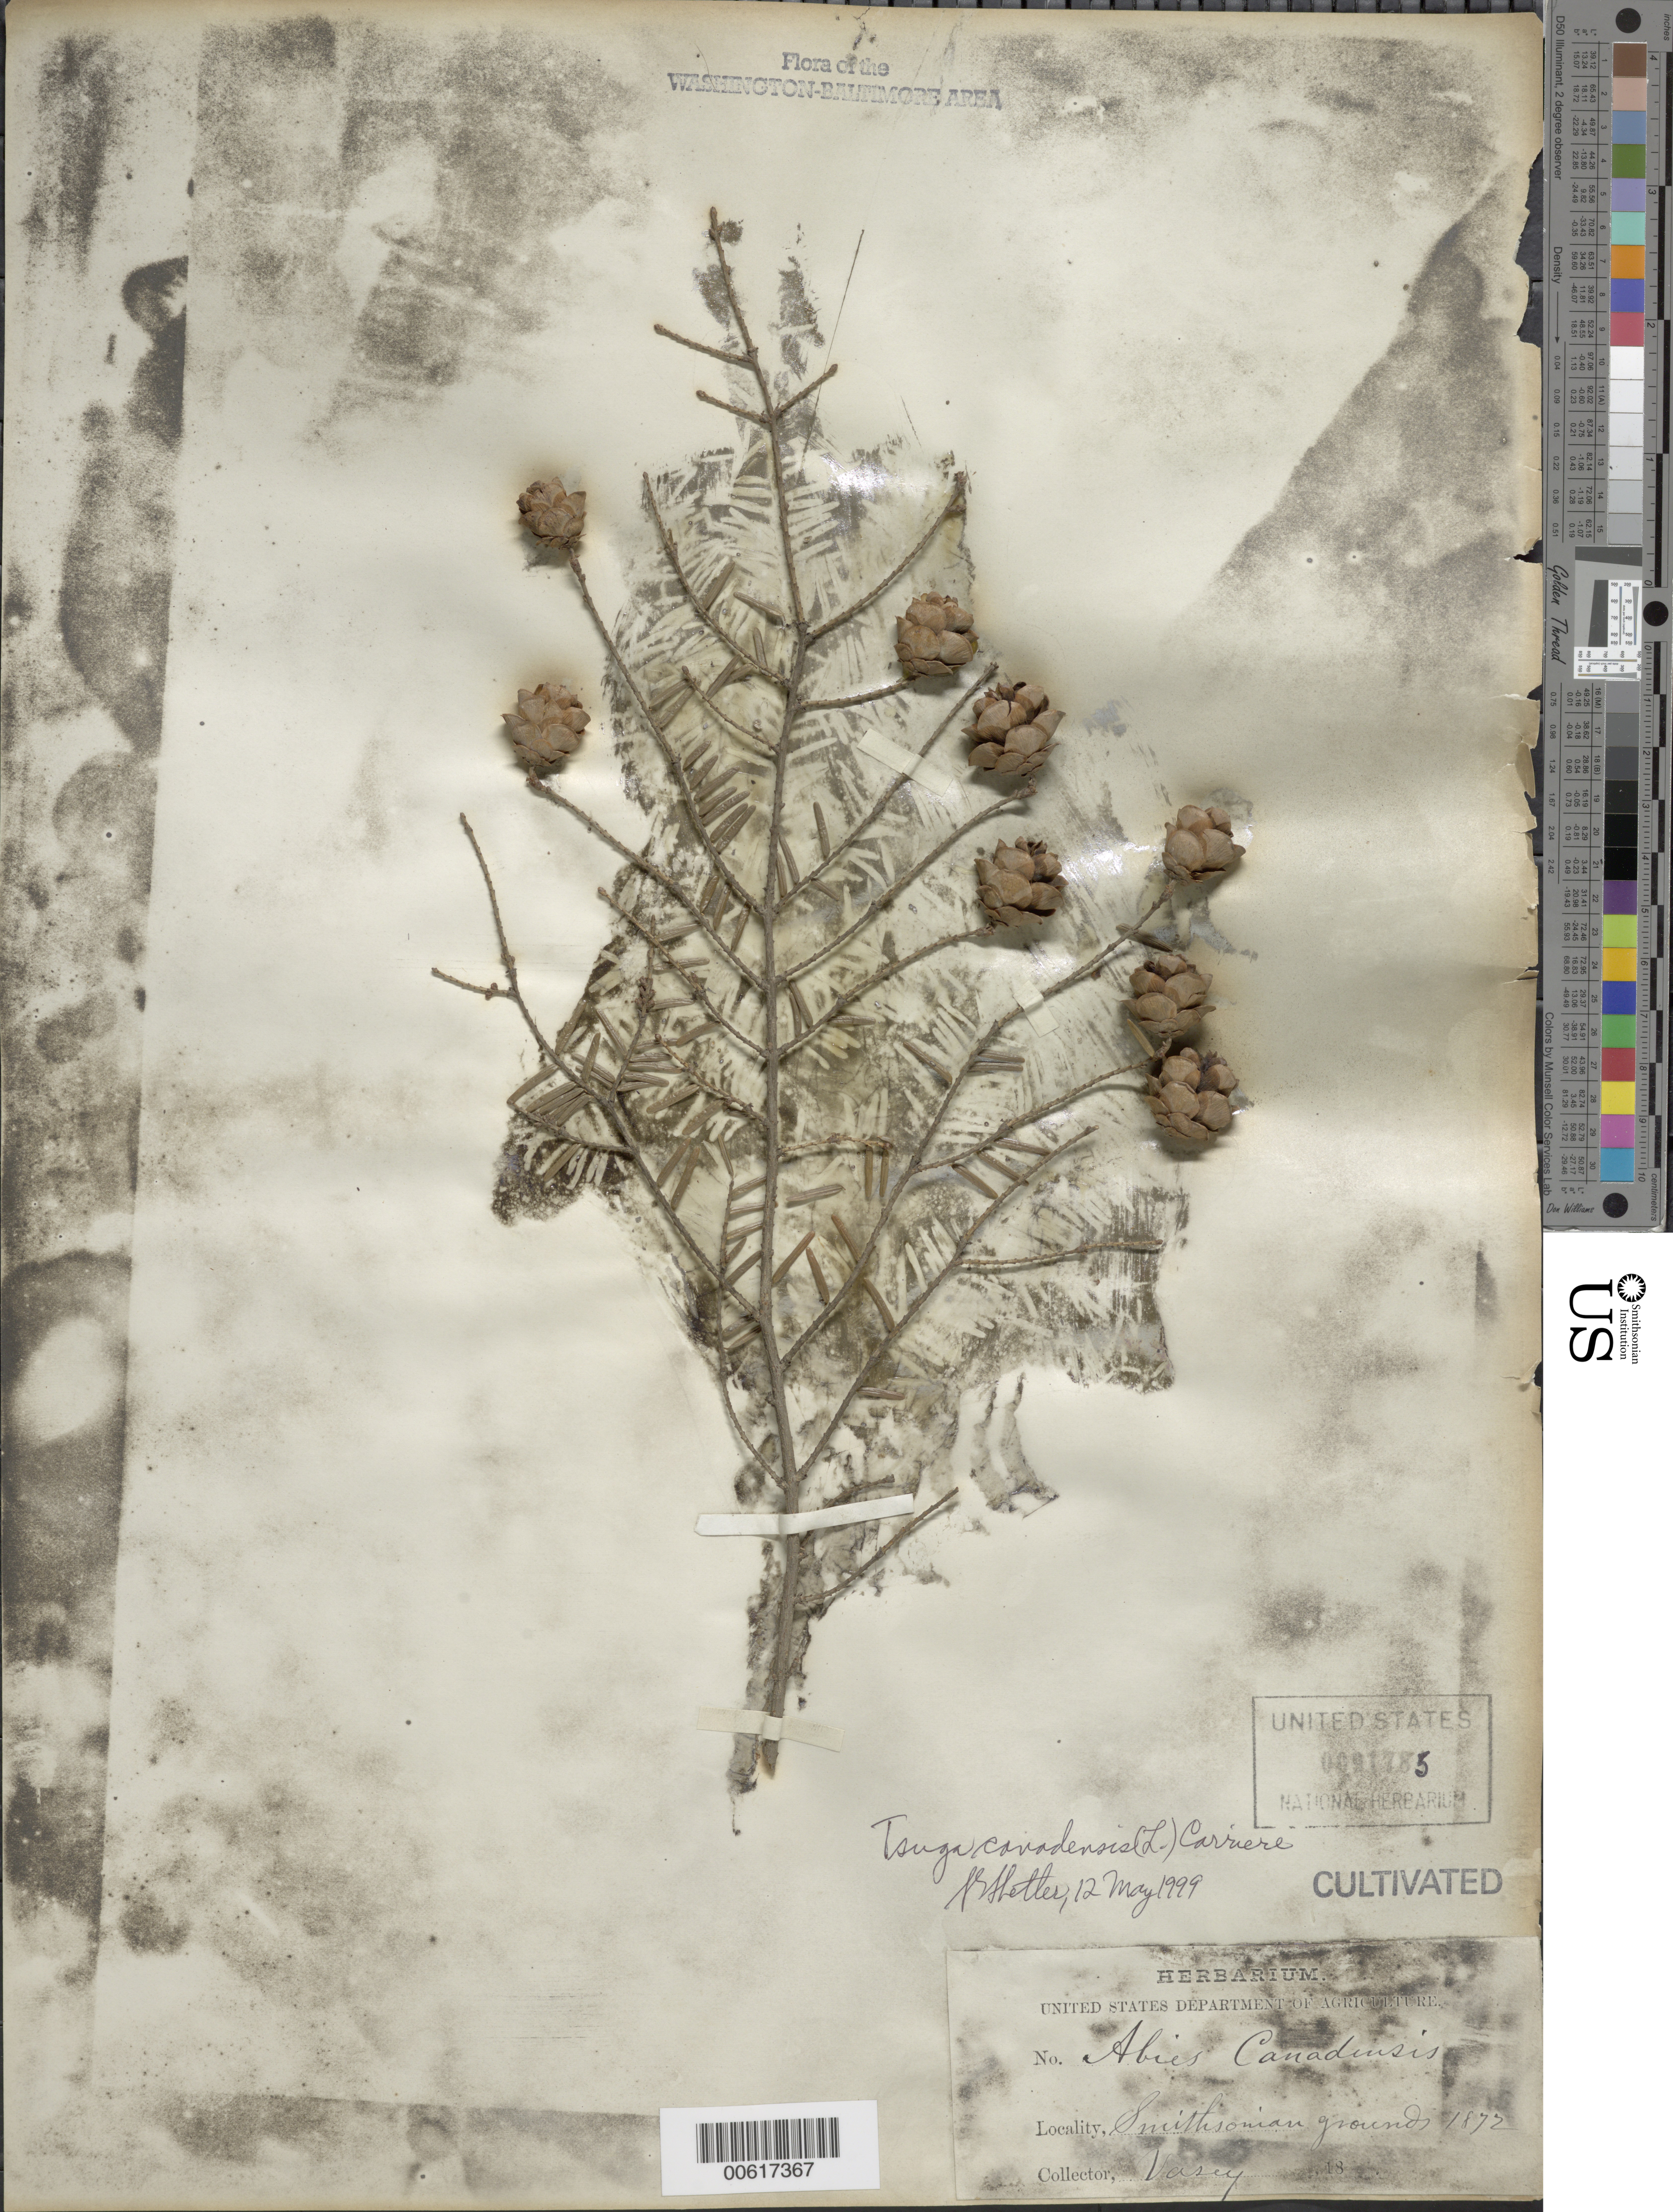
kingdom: Plantae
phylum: Tracheophyta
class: Pinopsida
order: Pinales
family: Pinaceae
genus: Tsuga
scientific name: Tsuga canadensis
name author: (L.) Carrière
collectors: G. Vasey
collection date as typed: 1872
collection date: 1872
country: United States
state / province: District of Columbia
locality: Smithsonian grounds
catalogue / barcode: US 91785